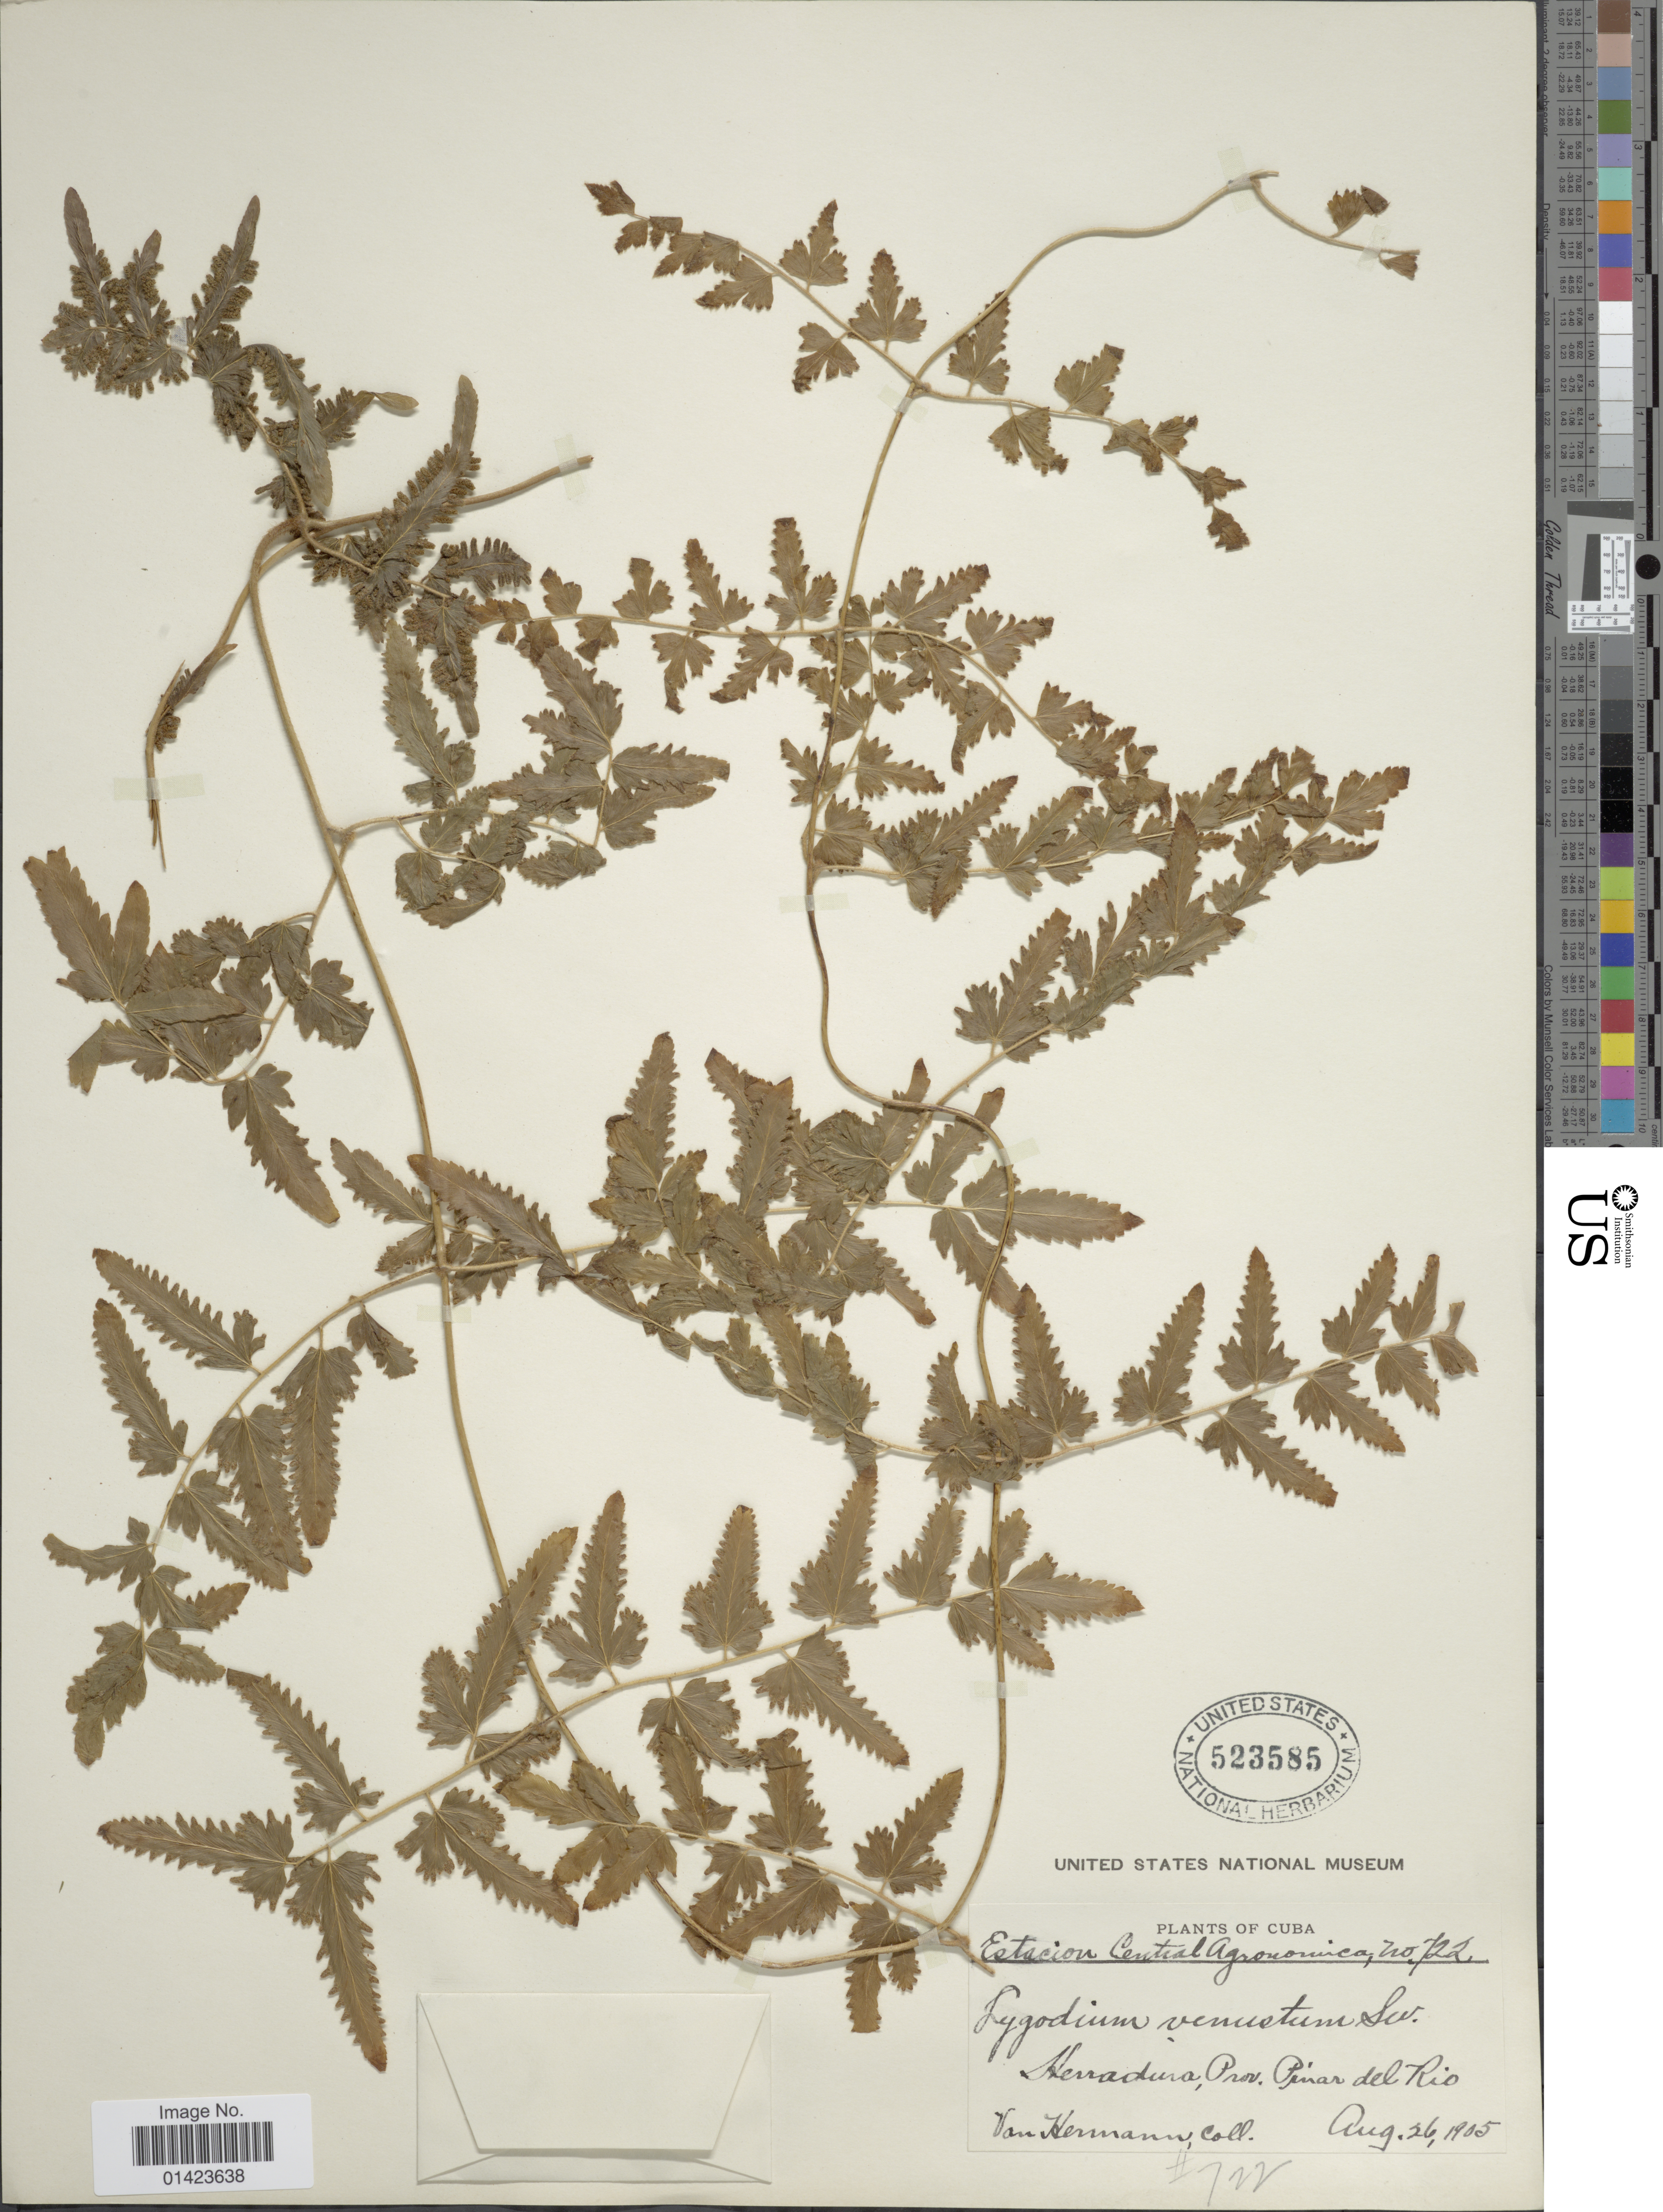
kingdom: Plantae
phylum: Tracheophyta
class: Polypodiopsida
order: Schizaeales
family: Lygodiaceae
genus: Lygodium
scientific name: Lygodium venustum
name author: Sw.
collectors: Van Hermann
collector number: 722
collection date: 1905-08-26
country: Cuba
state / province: Pinar del Río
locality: Herradina, prov. Pinar del Rio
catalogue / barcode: US 523585